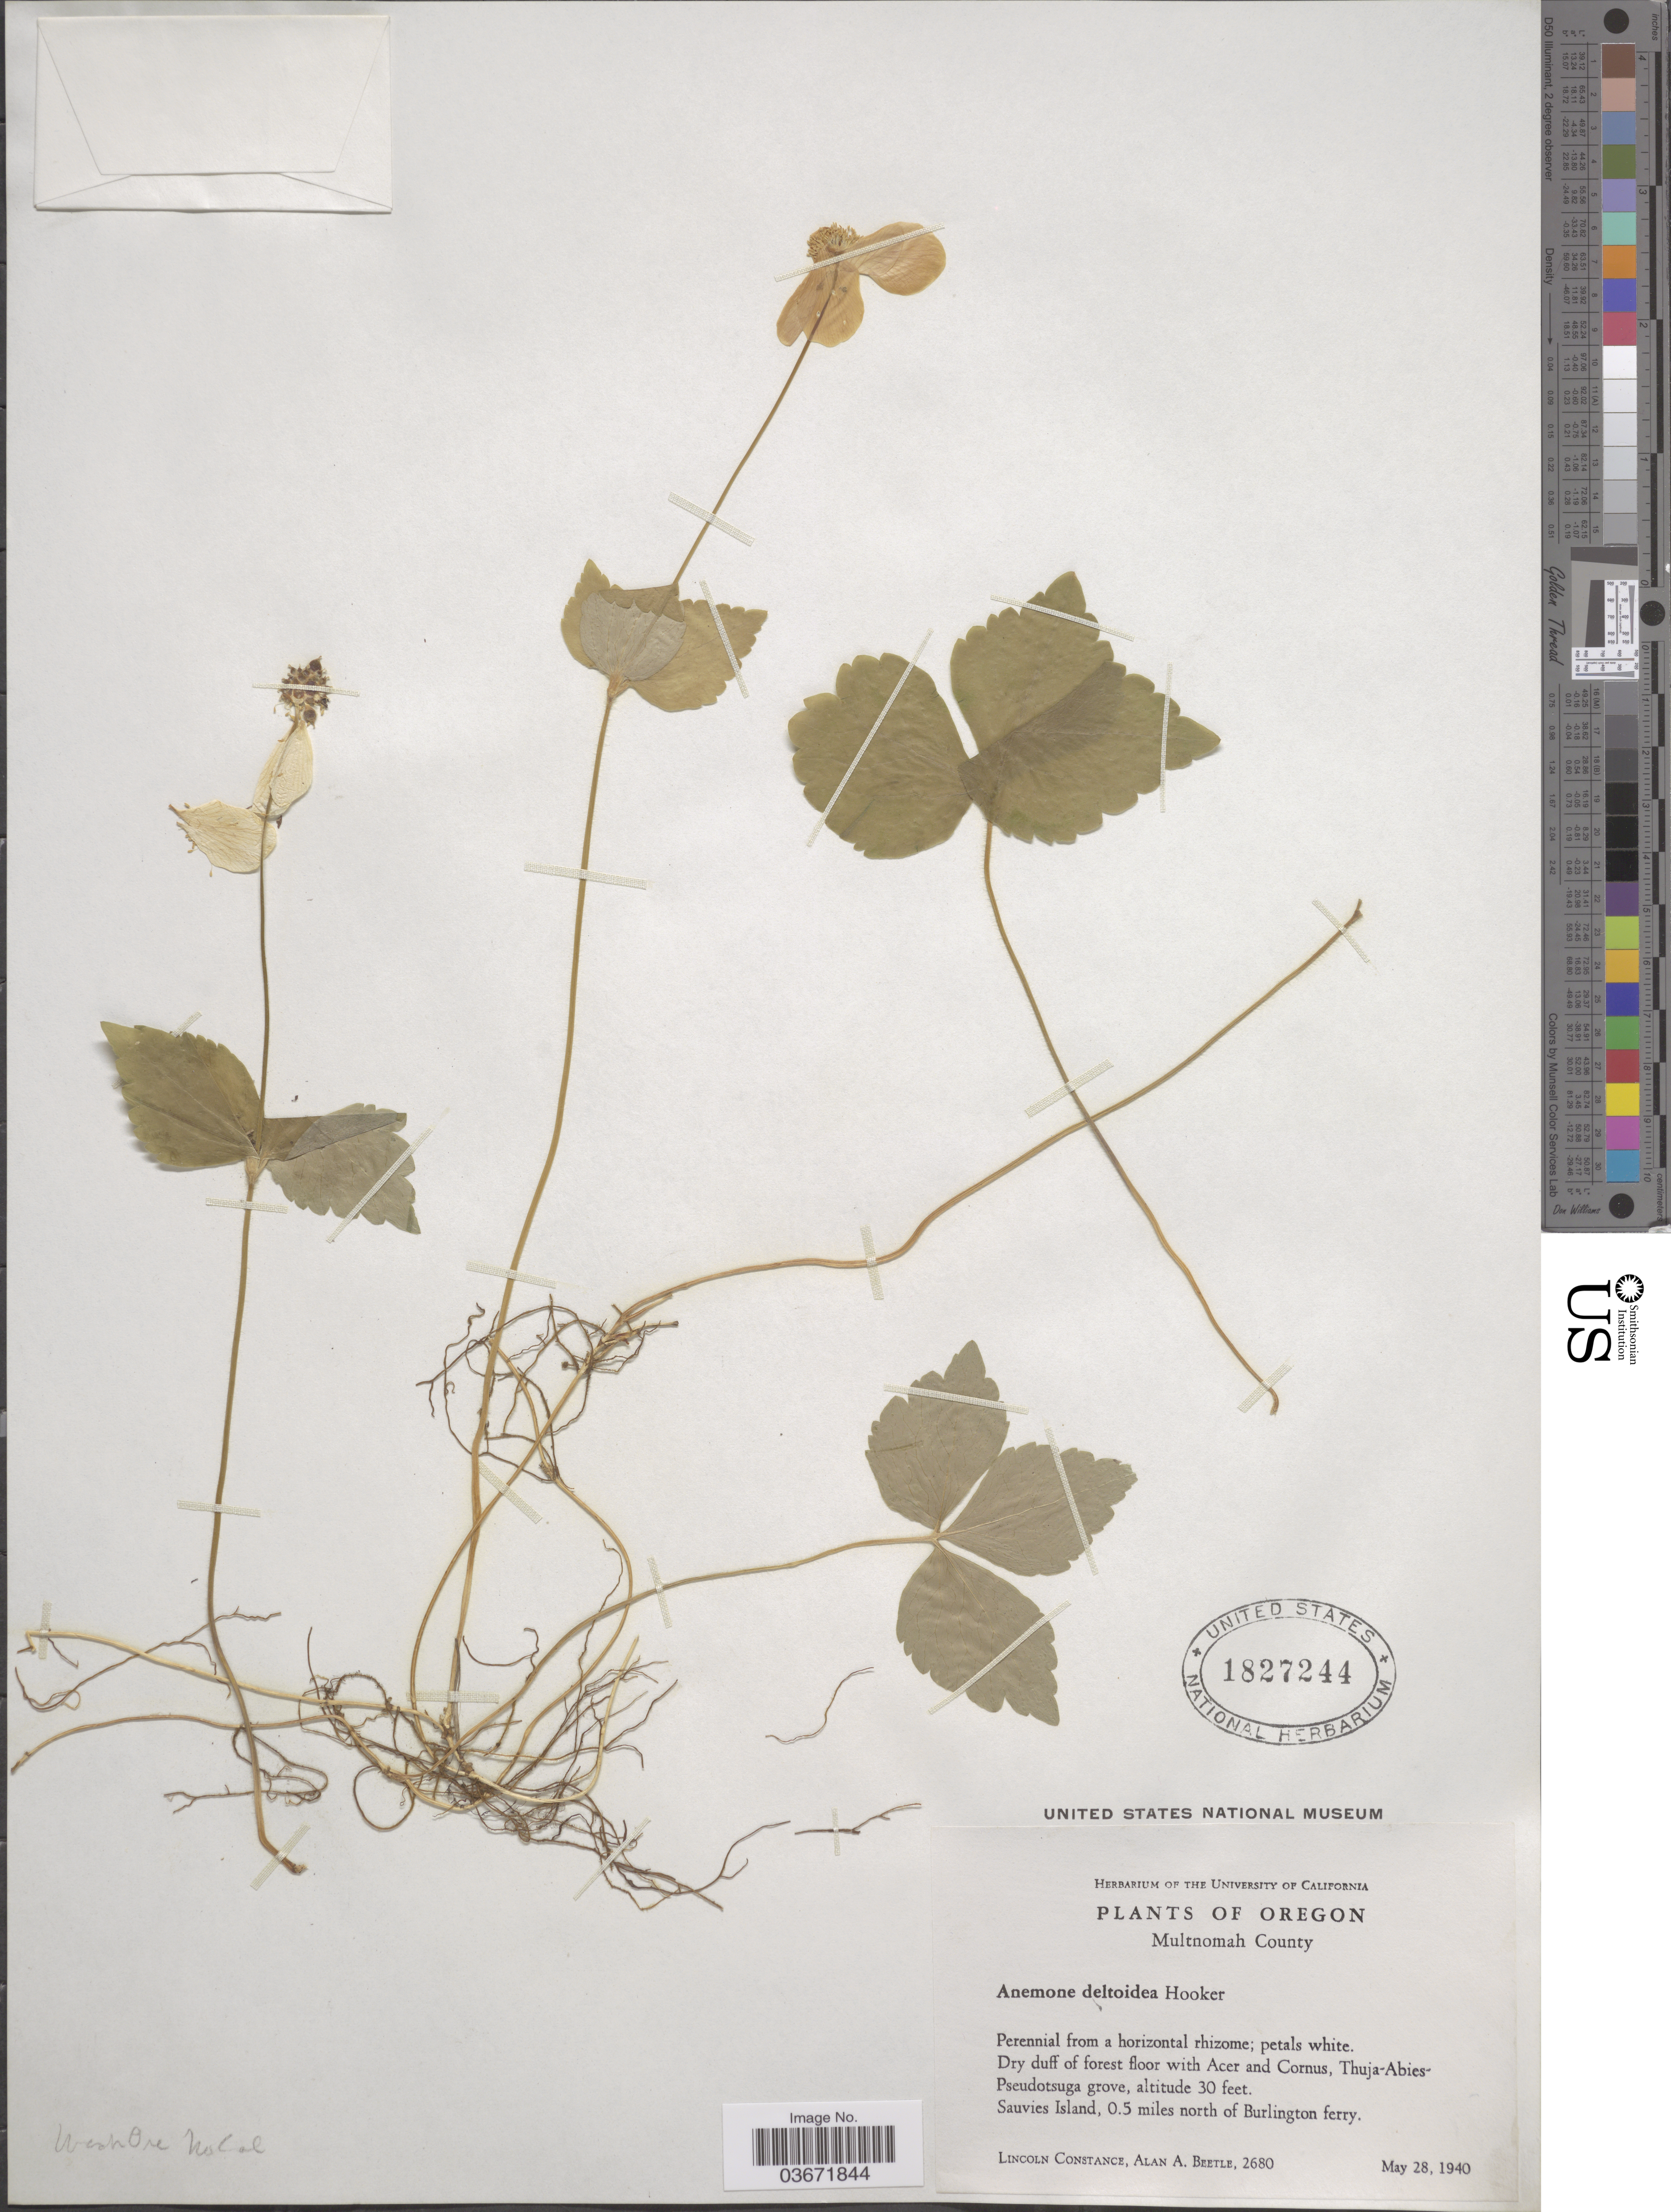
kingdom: Plantae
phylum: Tracheophyta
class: Magnoliopsida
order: Ranunculales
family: Ranunculaceae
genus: Anemone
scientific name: Anemone deltoidea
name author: Douglas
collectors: L. Constance & A. A. Beetle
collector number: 2680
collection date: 1940-05-28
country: United States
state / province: Oregon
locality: Multnomah County. Pseudotsuga grove. Sauvies Island, 0.5 miles north of Burlington ferry.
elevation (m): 9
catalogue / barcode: US 1827244